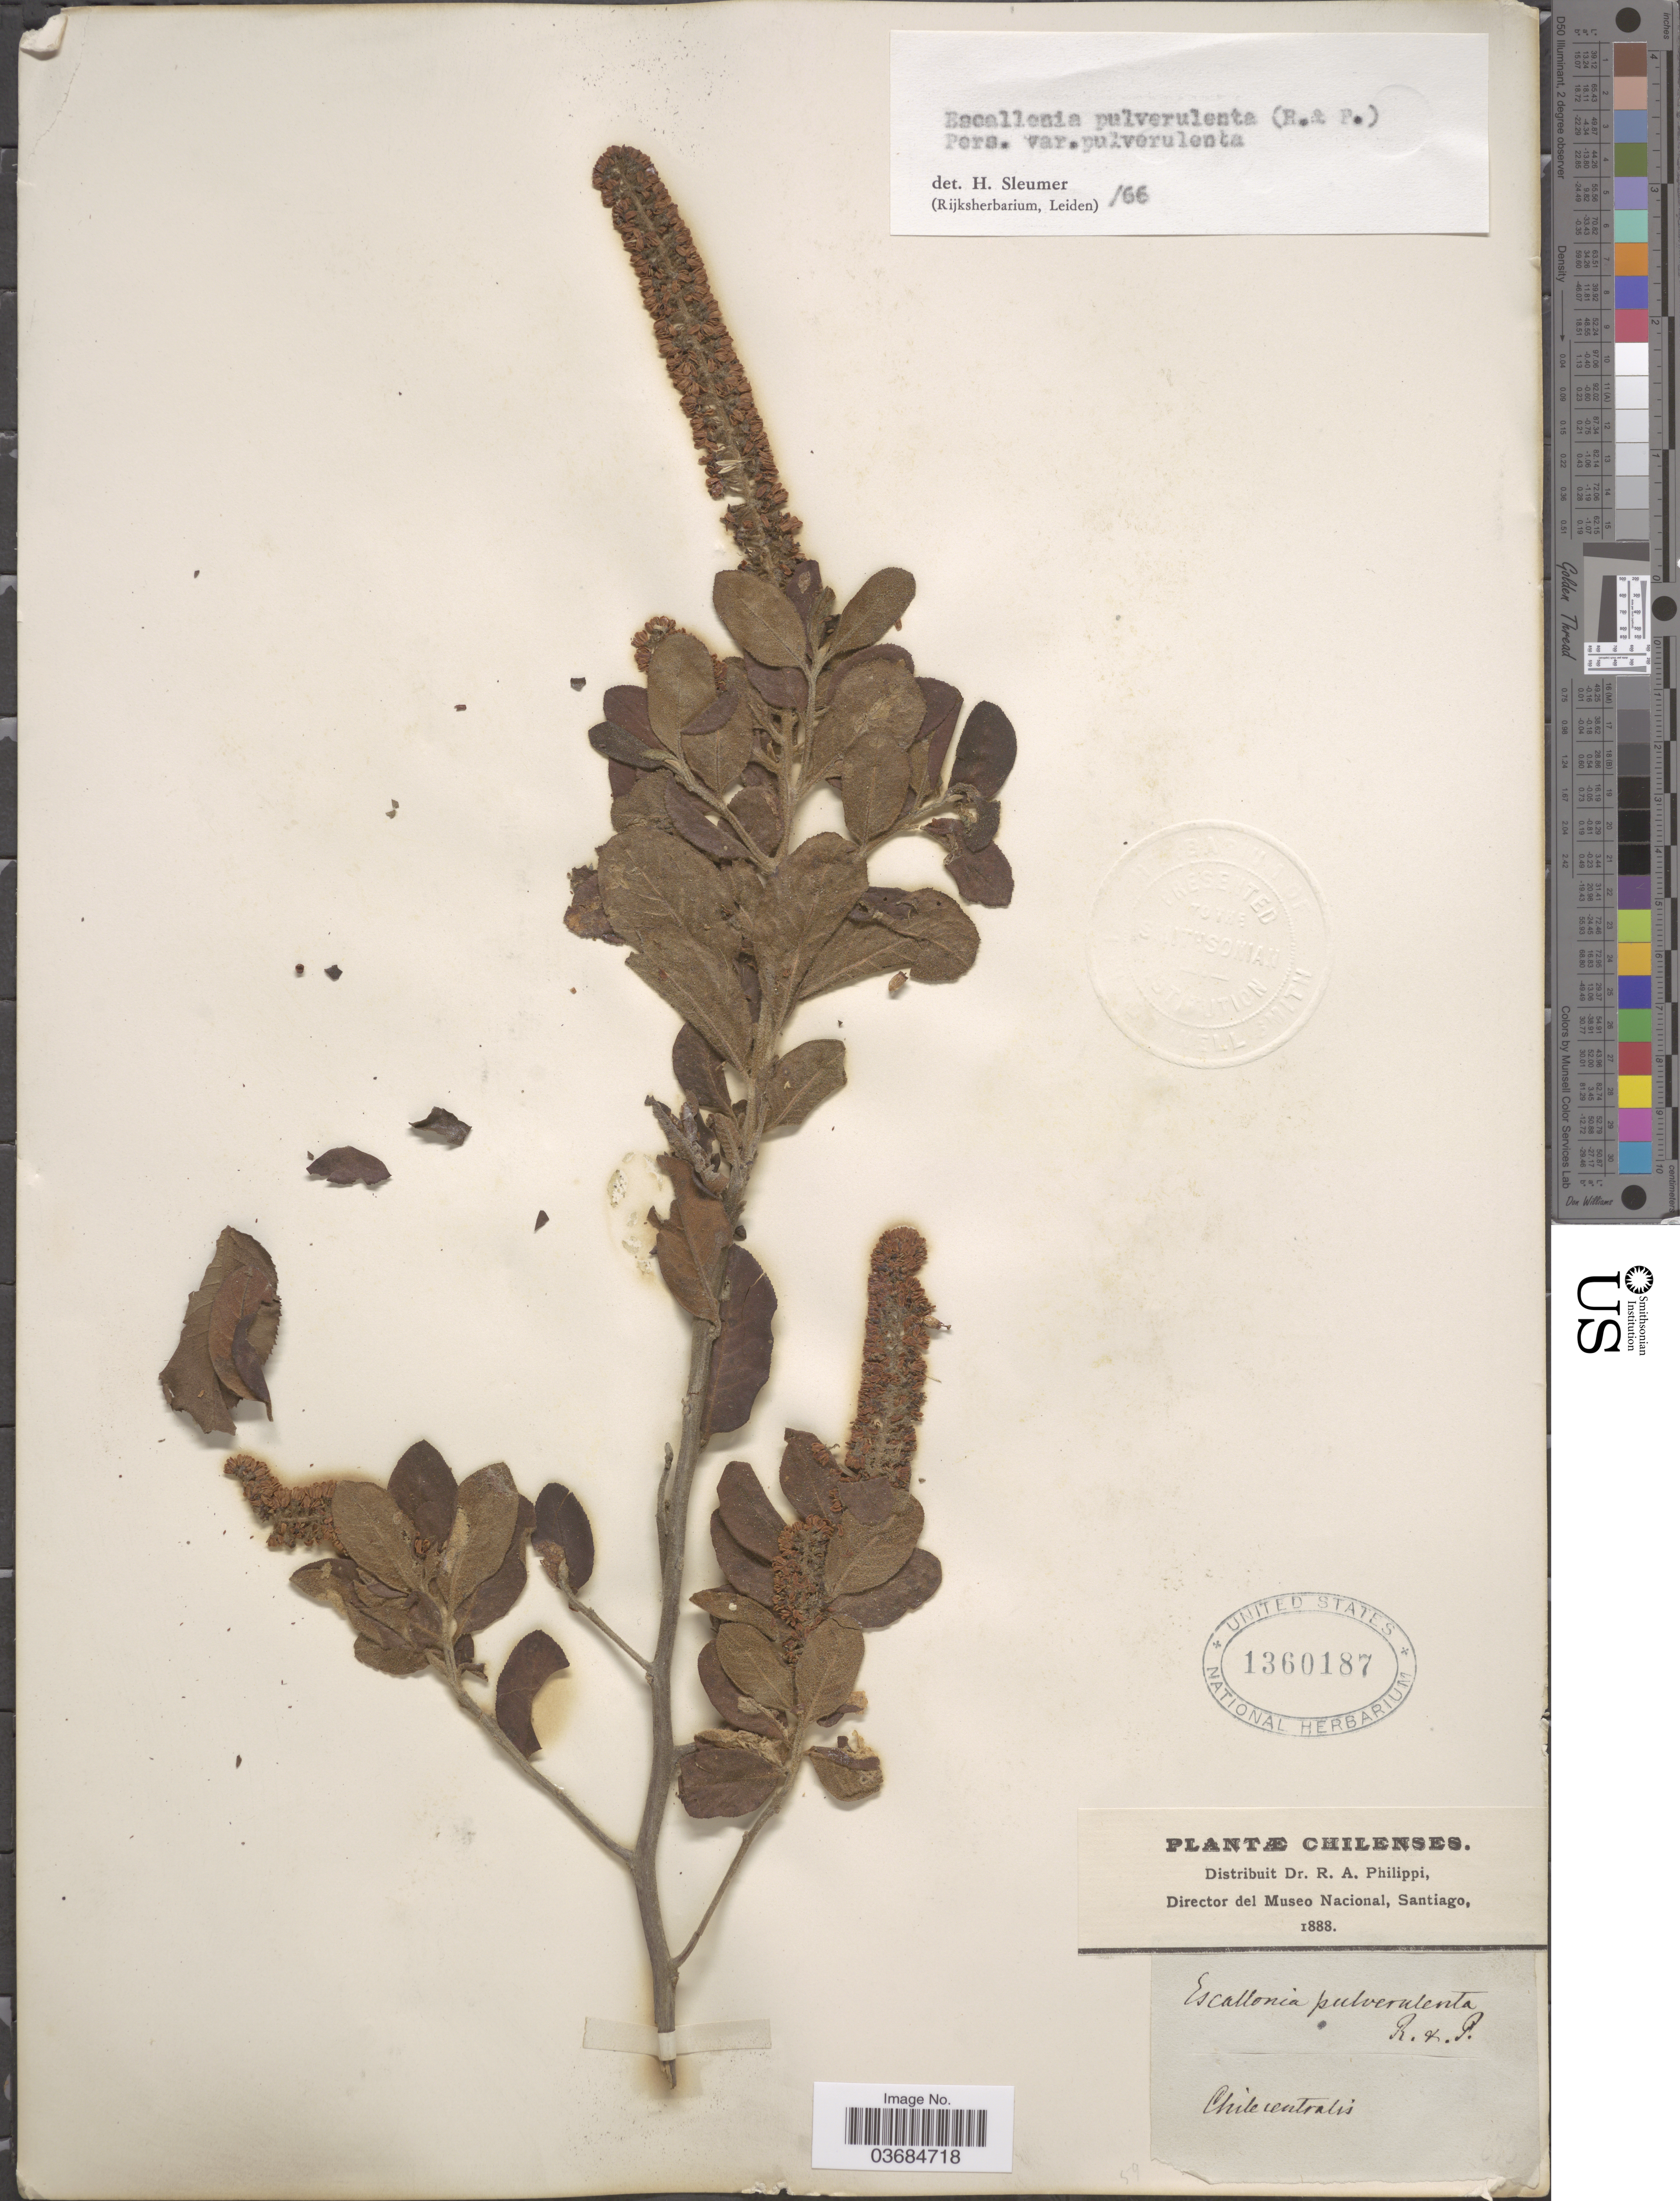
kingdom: Plantae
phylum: Tracheophyta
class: Magnoliopsida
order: Escalloniales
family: Escalloniaceae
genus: Escallonia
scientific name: Escallonia pulverulenta var. pulverulenta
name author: (Ruiz & Pav.) Pers.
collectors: R. A. Philippi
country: Chile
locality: Chile centralis.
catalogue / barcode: US 1360187